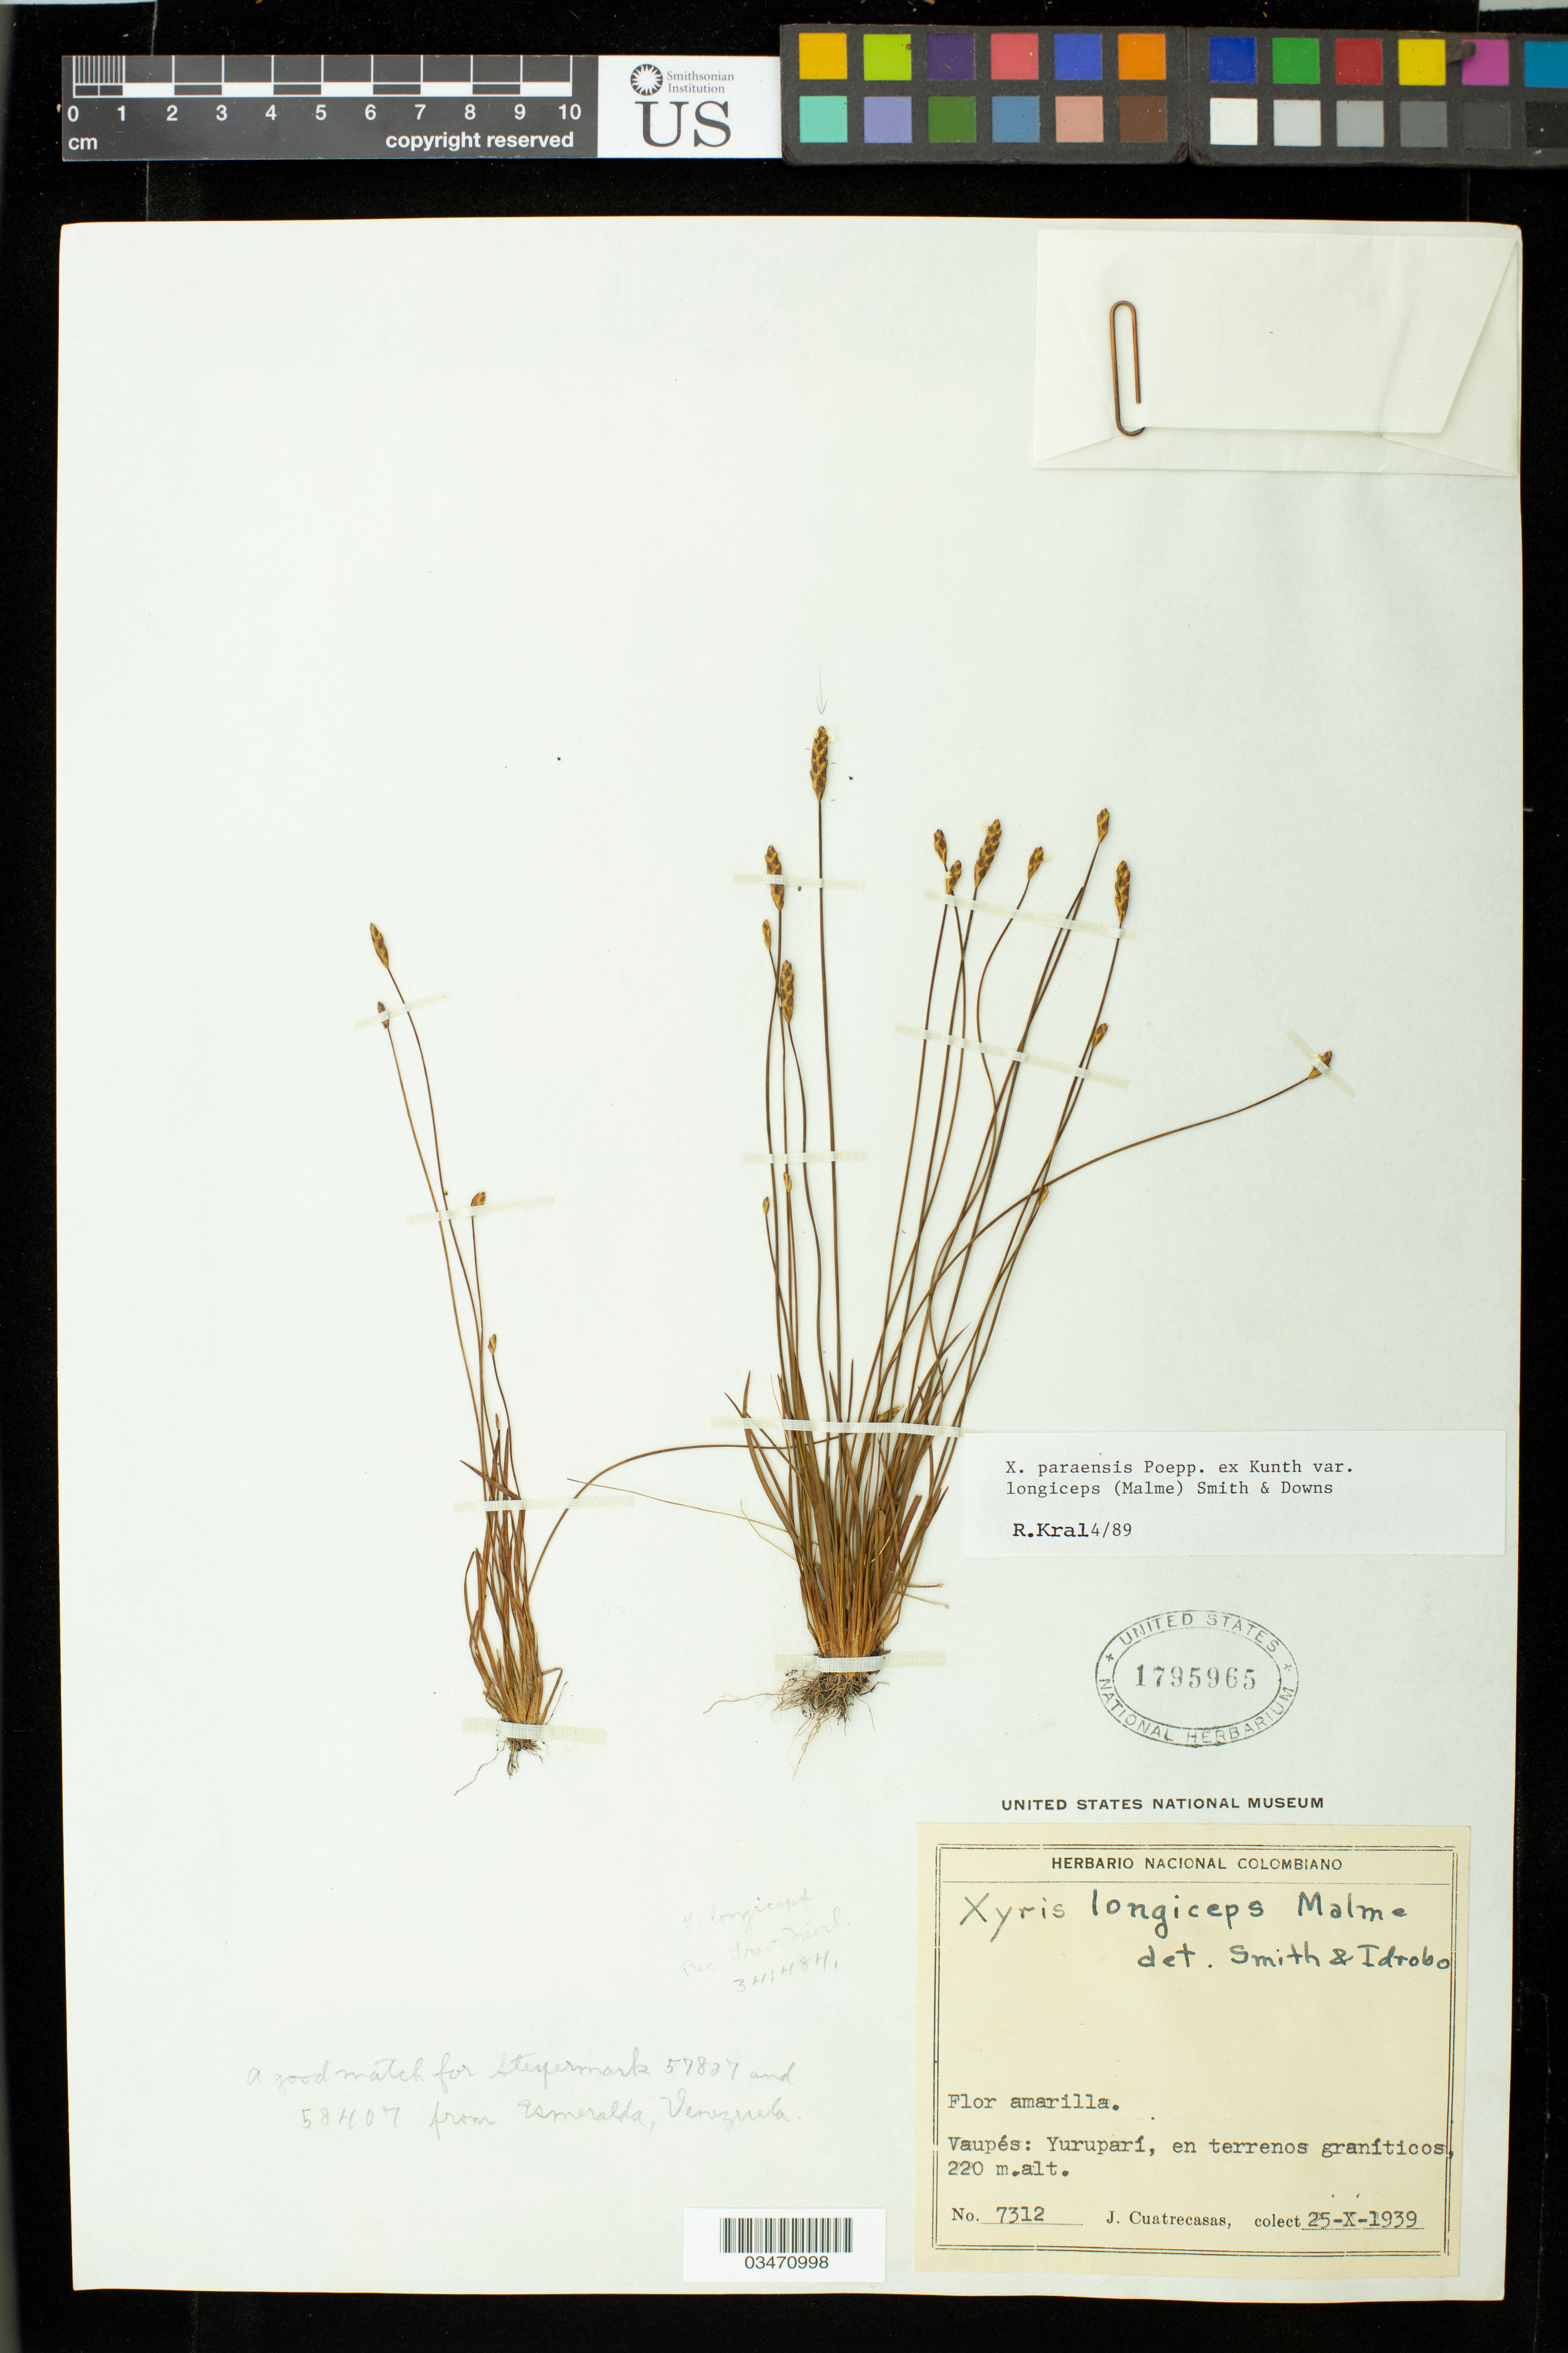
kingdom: Plantae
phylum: Tracheophyta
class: Liliopsida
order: Poales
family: Xyridaceae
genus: Xyris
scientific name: Xyris paraensis var. longiceps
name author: (Malme) L.B. Sm. & Downs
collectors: J. Cuatrecasas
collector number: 7312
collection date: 1939-10-25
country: Colombia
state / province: Vaupés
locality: Yuruparí.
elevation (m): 220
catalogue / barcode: US 1795965